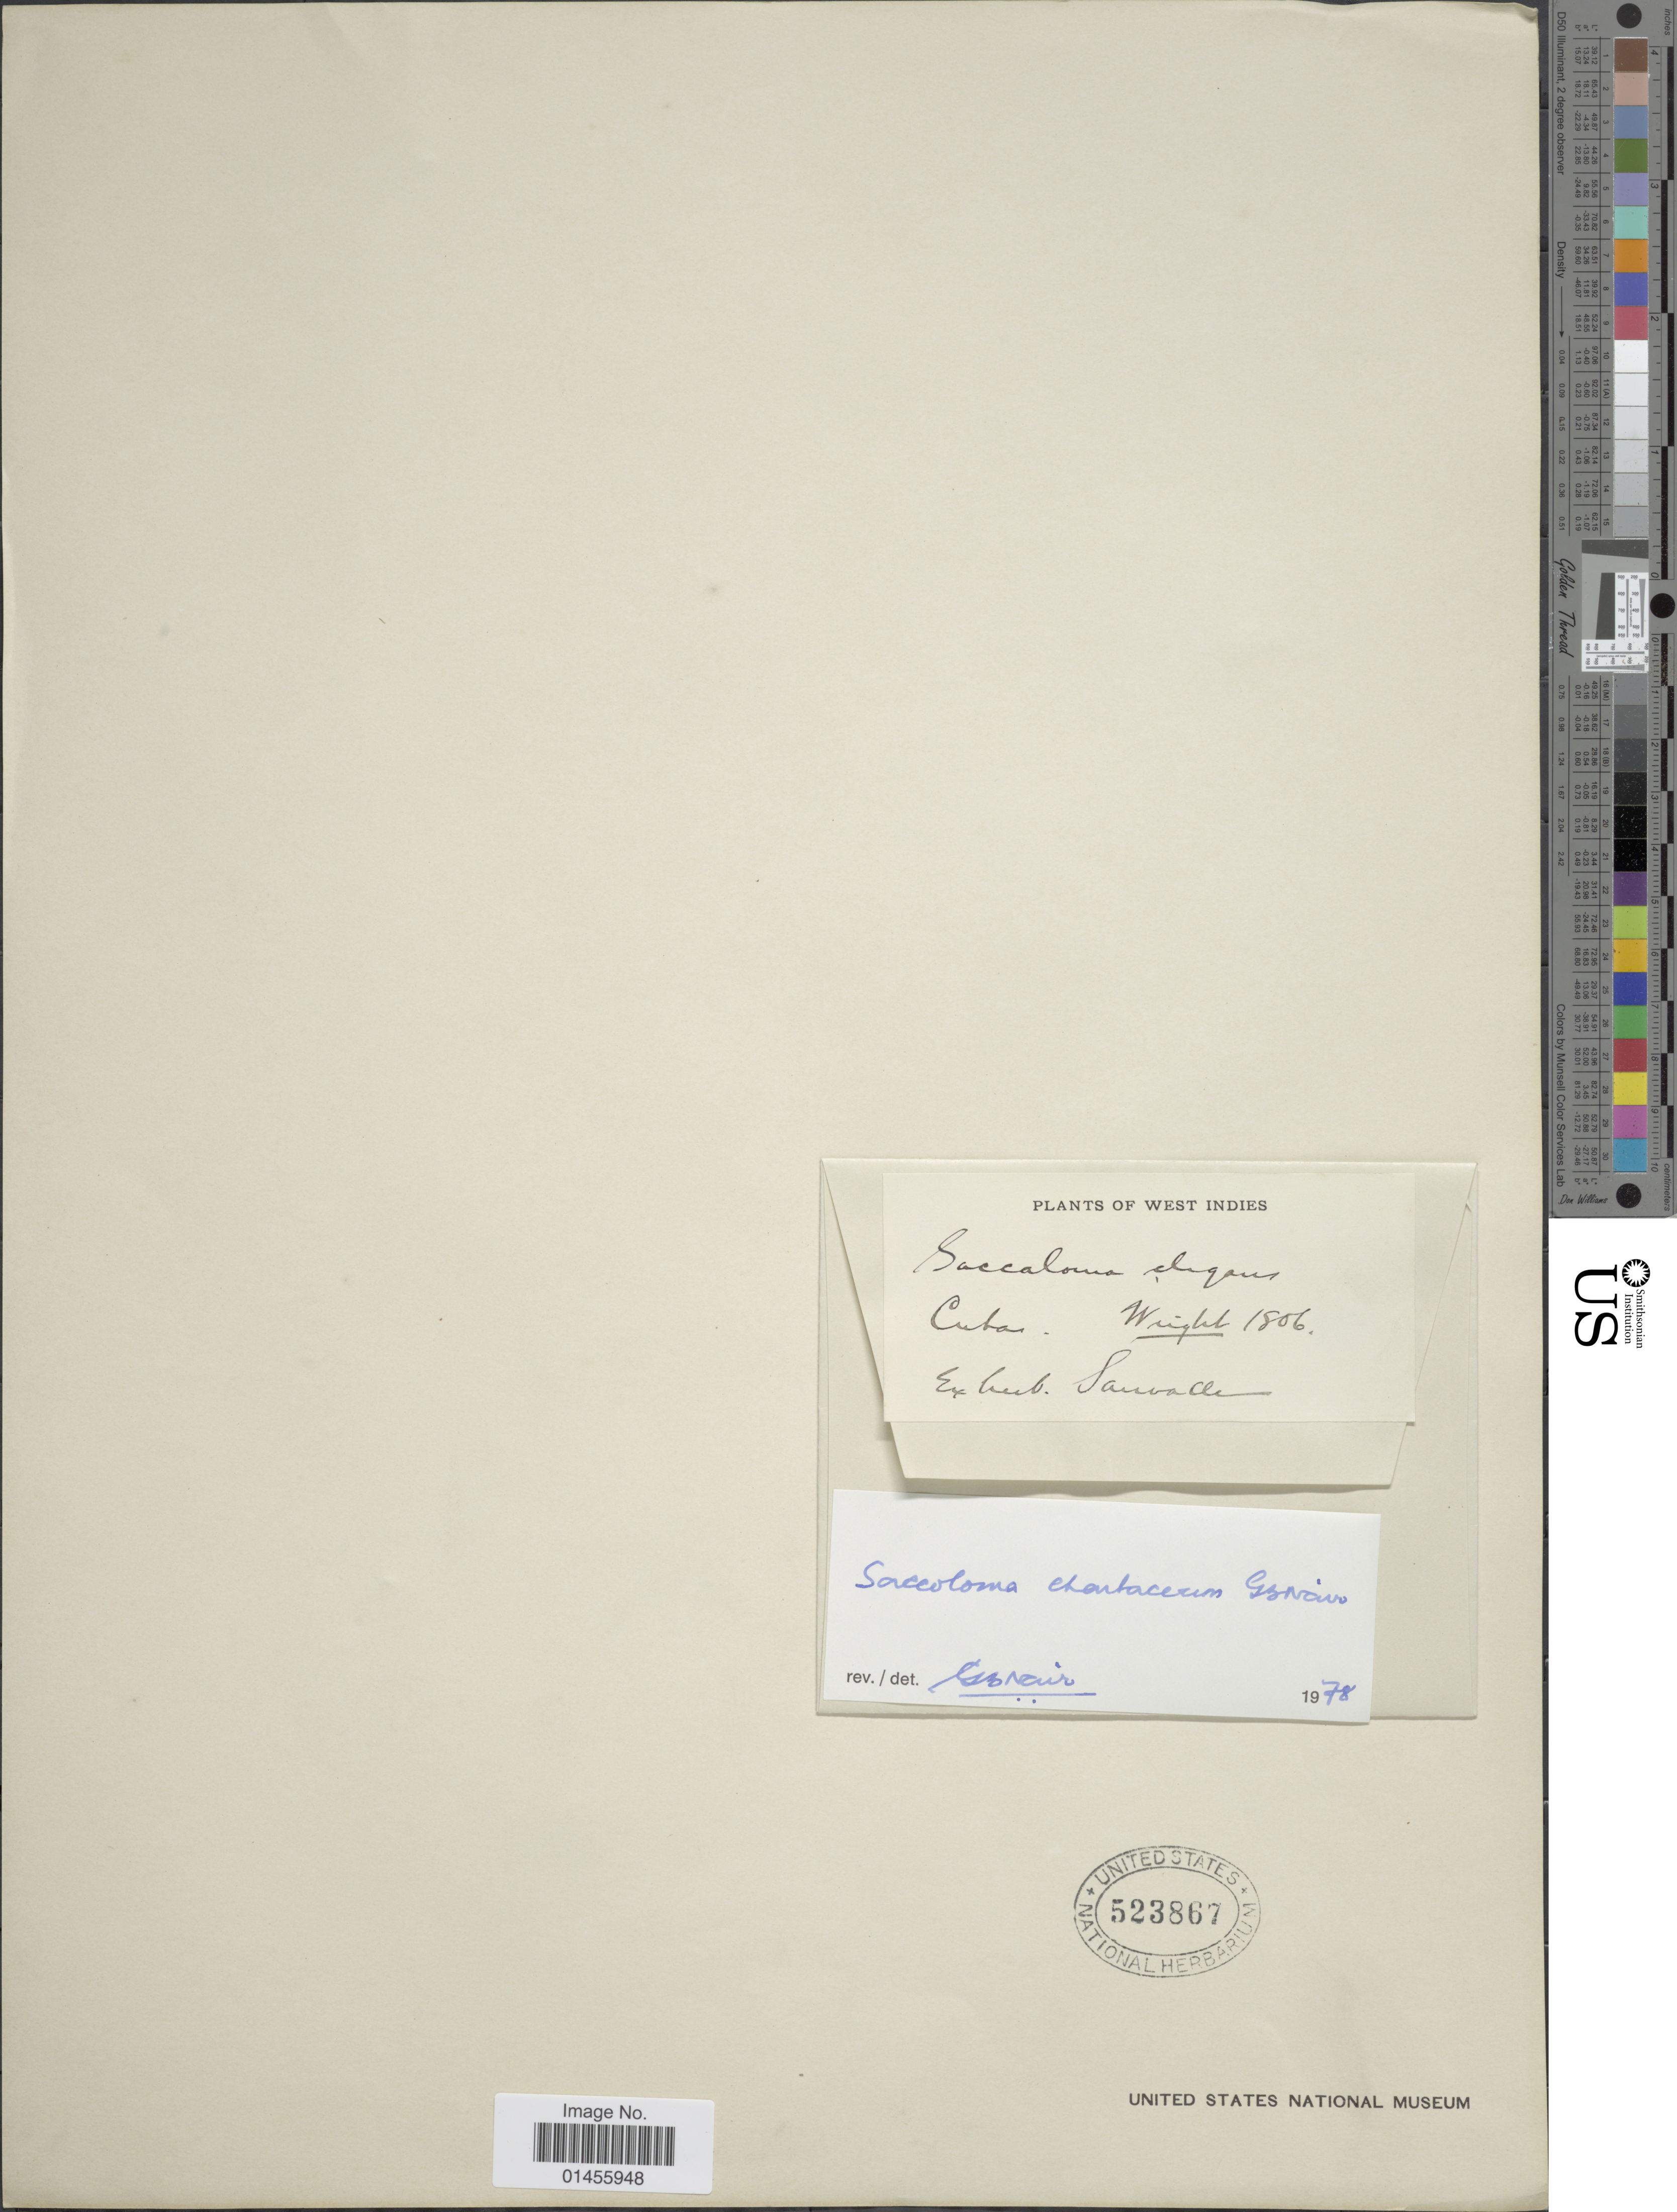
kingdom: Plantae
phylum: Tracheophyta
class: Polypodiopsida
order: Polypodiales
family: Saccolomataceae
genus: Saccoloma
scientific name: Saccoloma elegans subsp. chartaceum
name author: Cremers & K.U. Kramer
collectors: Wright, --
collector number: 1806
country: Cuba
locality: West Indies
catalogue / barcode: US 523867